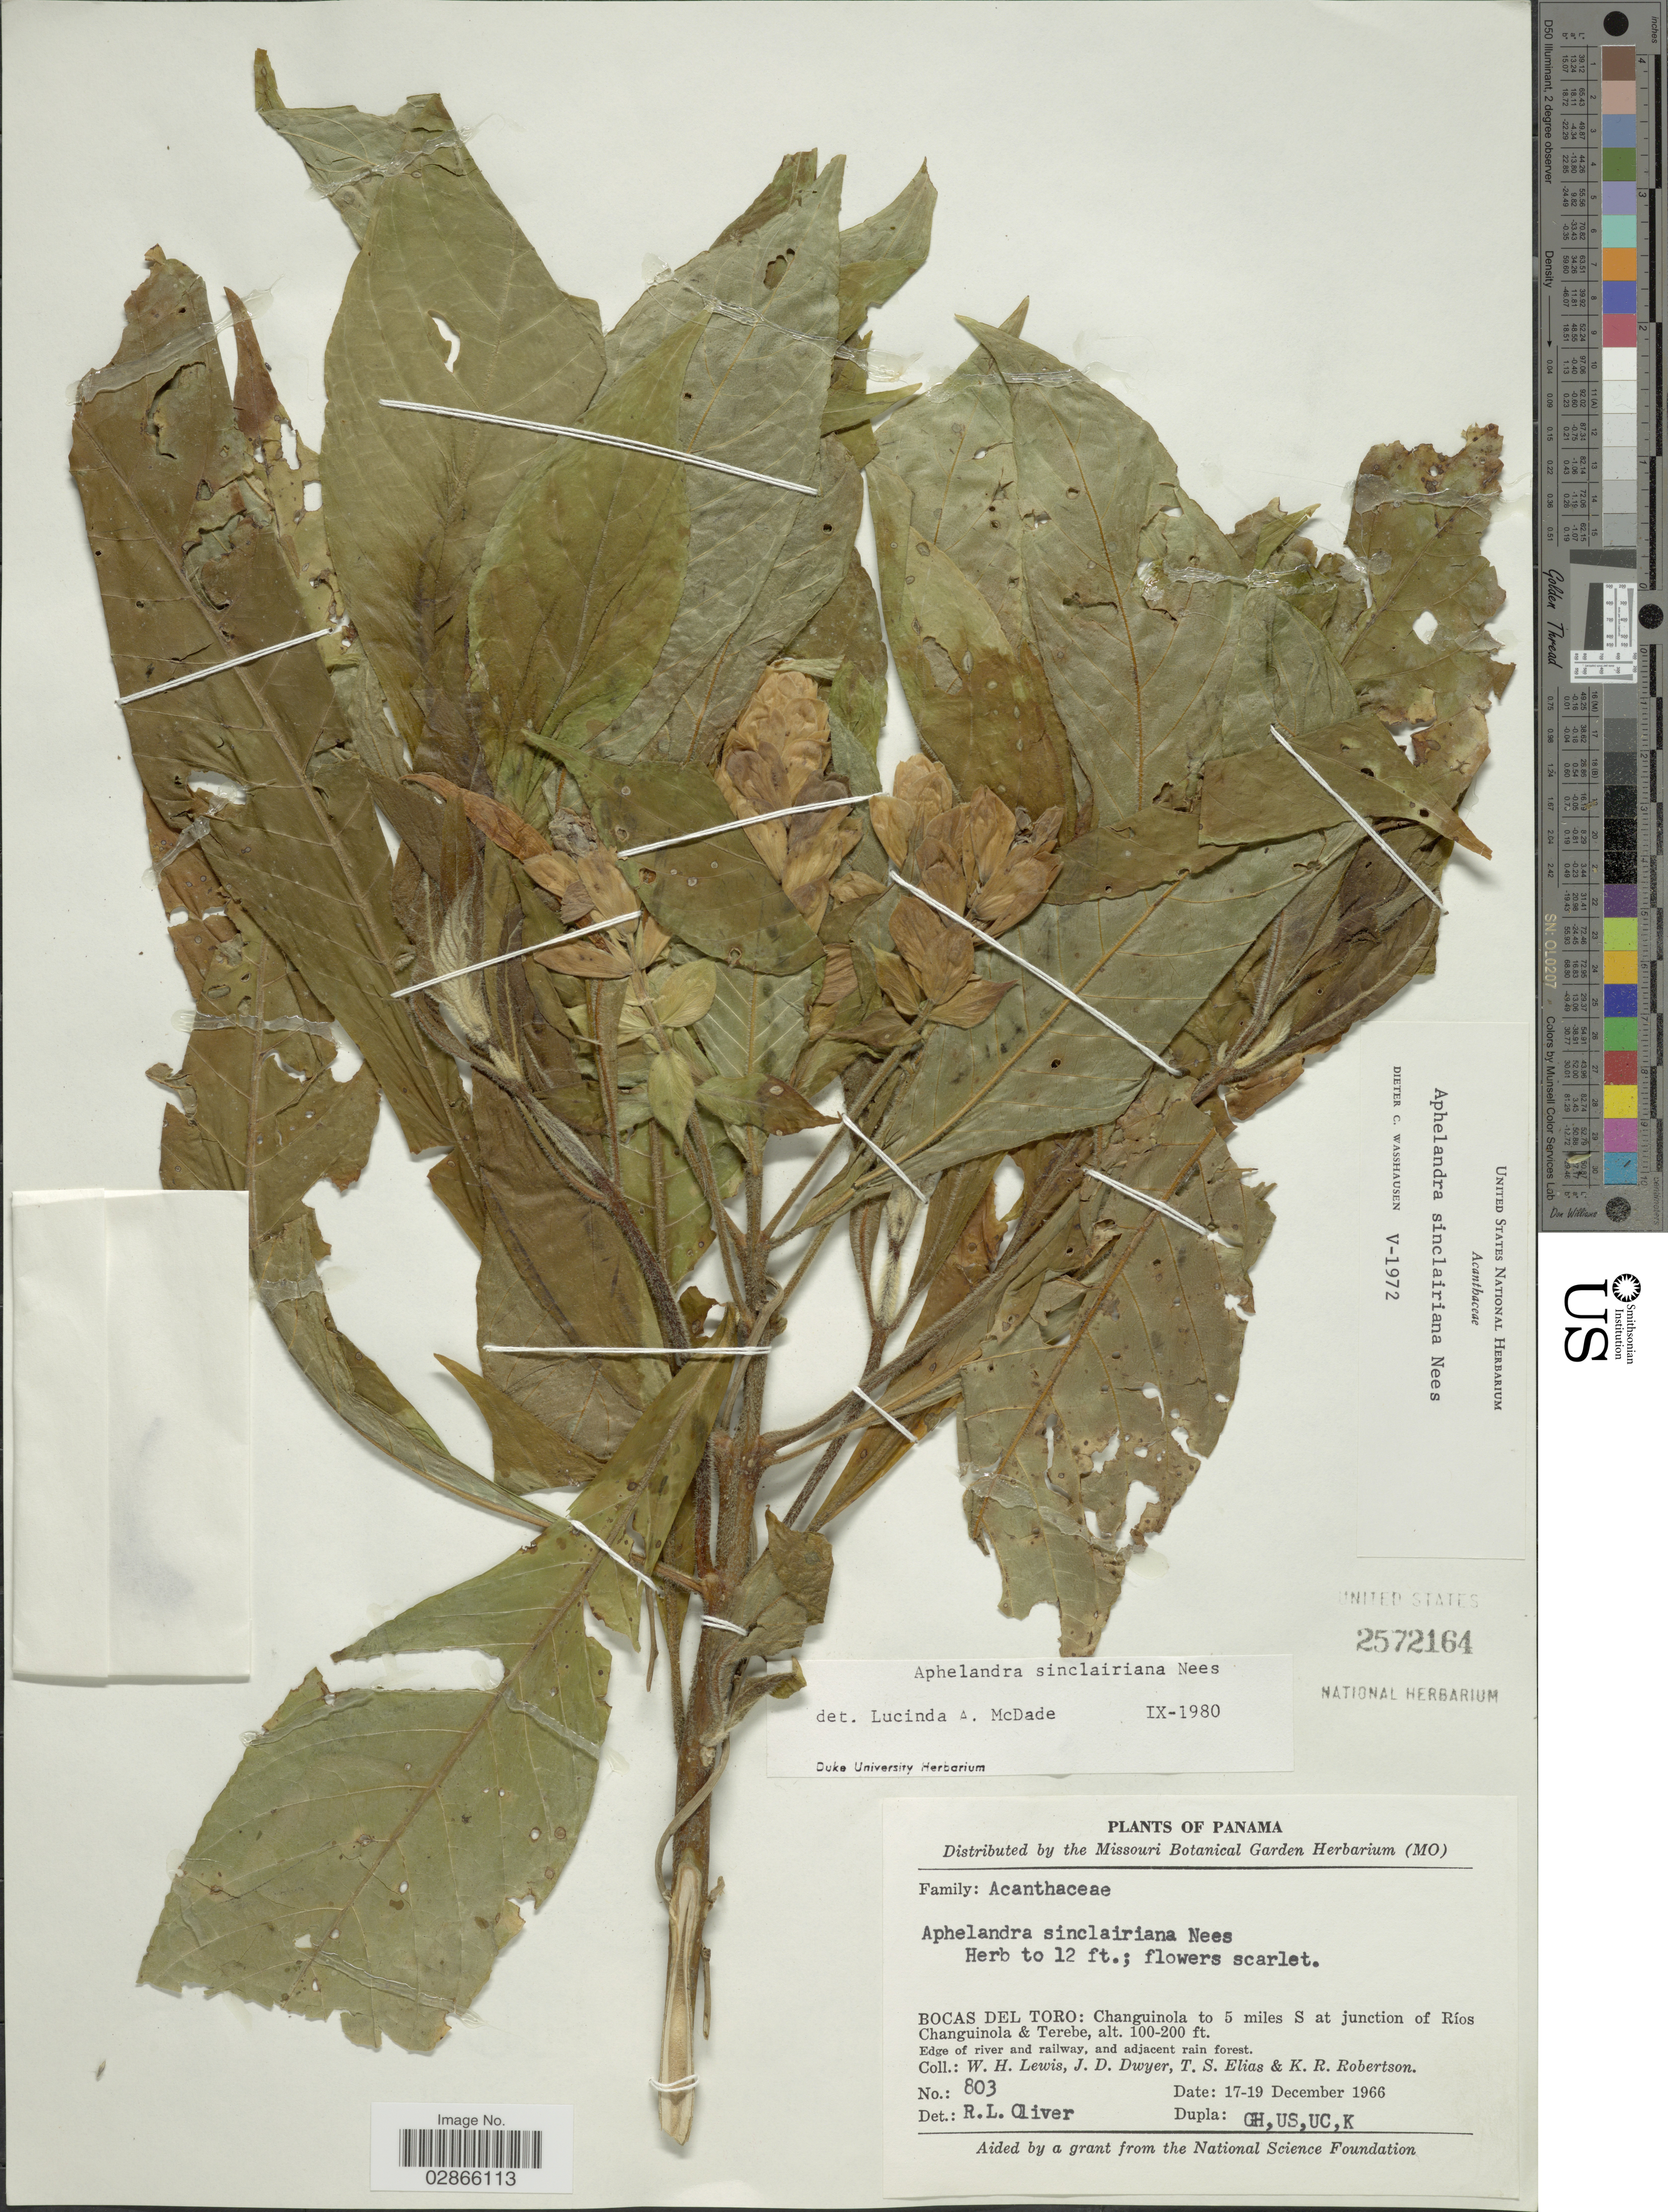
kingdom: Plantae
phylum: Tracheophyta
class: Magnoliopsida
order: Lamiales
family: Acanthaceae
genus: Aphelandra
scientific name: Aphelandra sinclairiana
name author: Nees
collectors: W. H. Lewis, J. D. Dwyer, T. S. Elias & K. Robertson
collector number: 803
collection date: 1966-12-17/1966-12-19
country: Panama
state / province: Bocas del Toro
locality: Changuinola to 5 miles S at junction of Ríos Changuinola & Terebe.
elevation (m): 30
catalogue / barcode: US 2572164